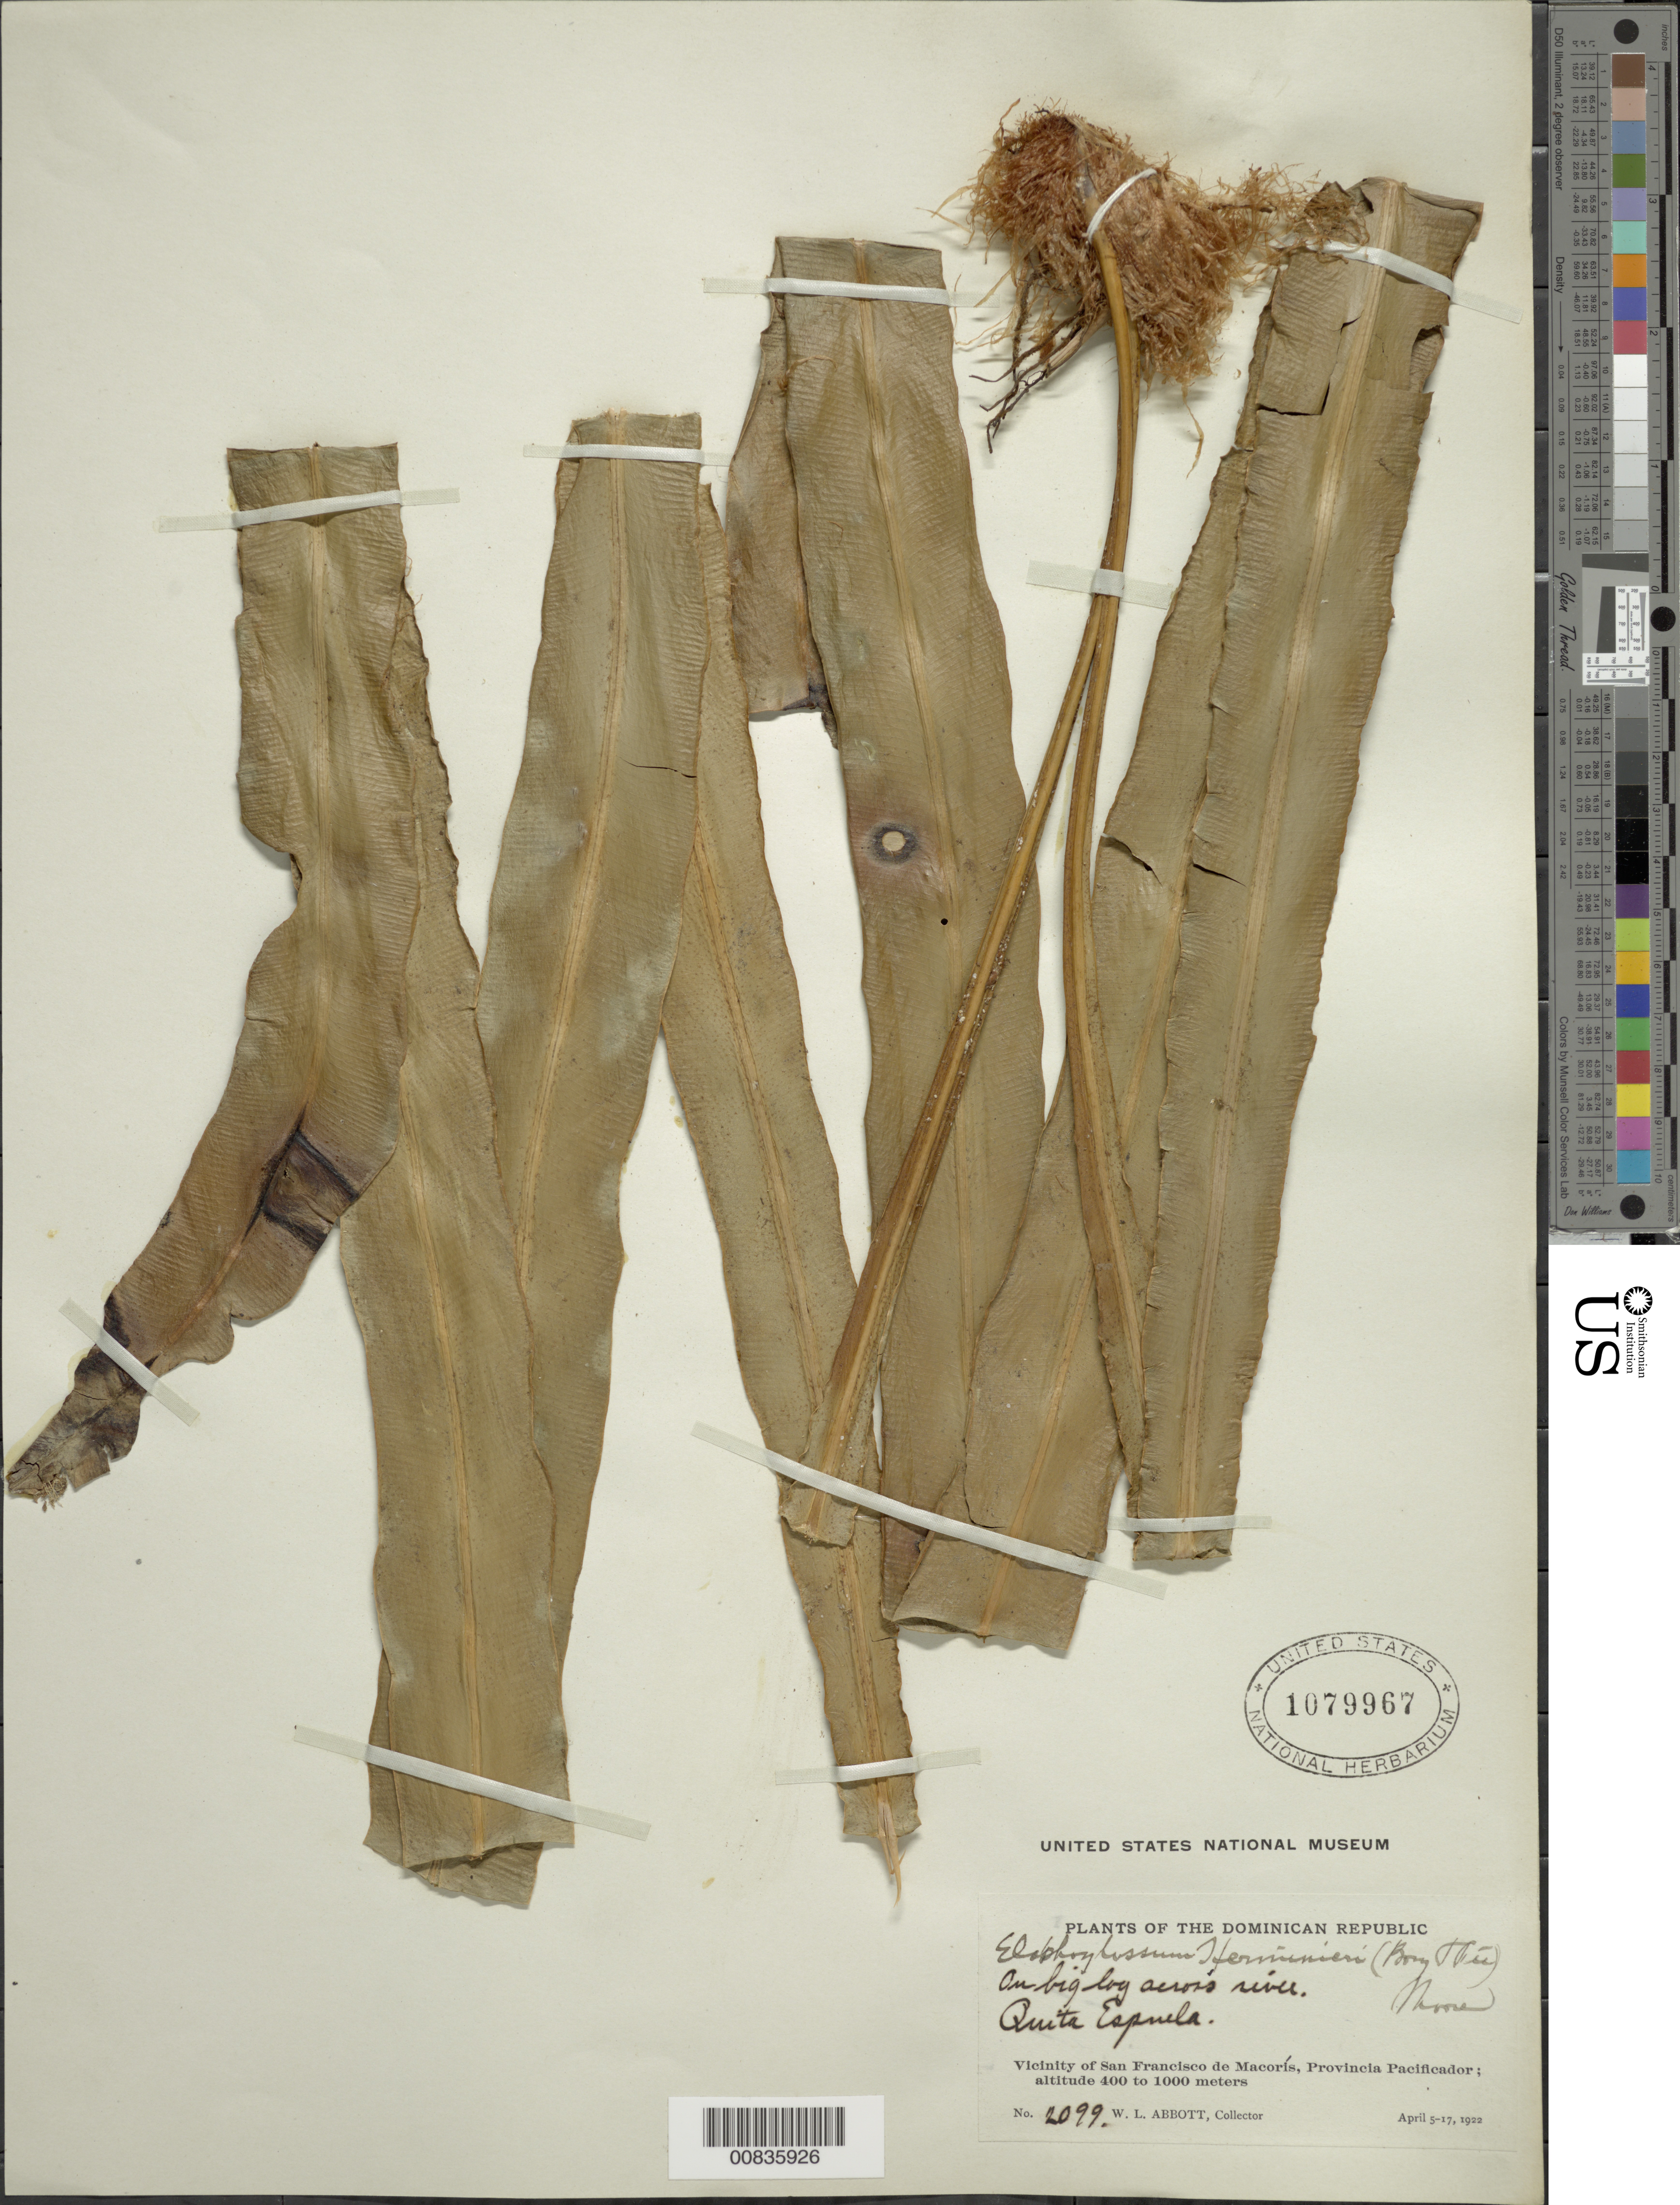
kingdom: Plantae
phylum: Tracheophyta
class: Polypodiopsida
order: Polypodiales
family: Dryopteridaceae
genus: Elaphoglossum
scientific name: Elaphoglossum herminieri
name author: (Bory & Fée) T. Moore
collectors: W. L. Abbott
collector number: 2099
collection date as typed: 05 Apr 1922 to 17 Apr 1922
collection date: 1922-04-05/1922-04-17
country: Dominican Republic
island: Hispaniola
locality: Prov. Pacificador, vicinity San Francisco de Macorís, Lo Bracito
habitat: On big log across river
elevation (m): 400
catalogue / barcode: US 1079967